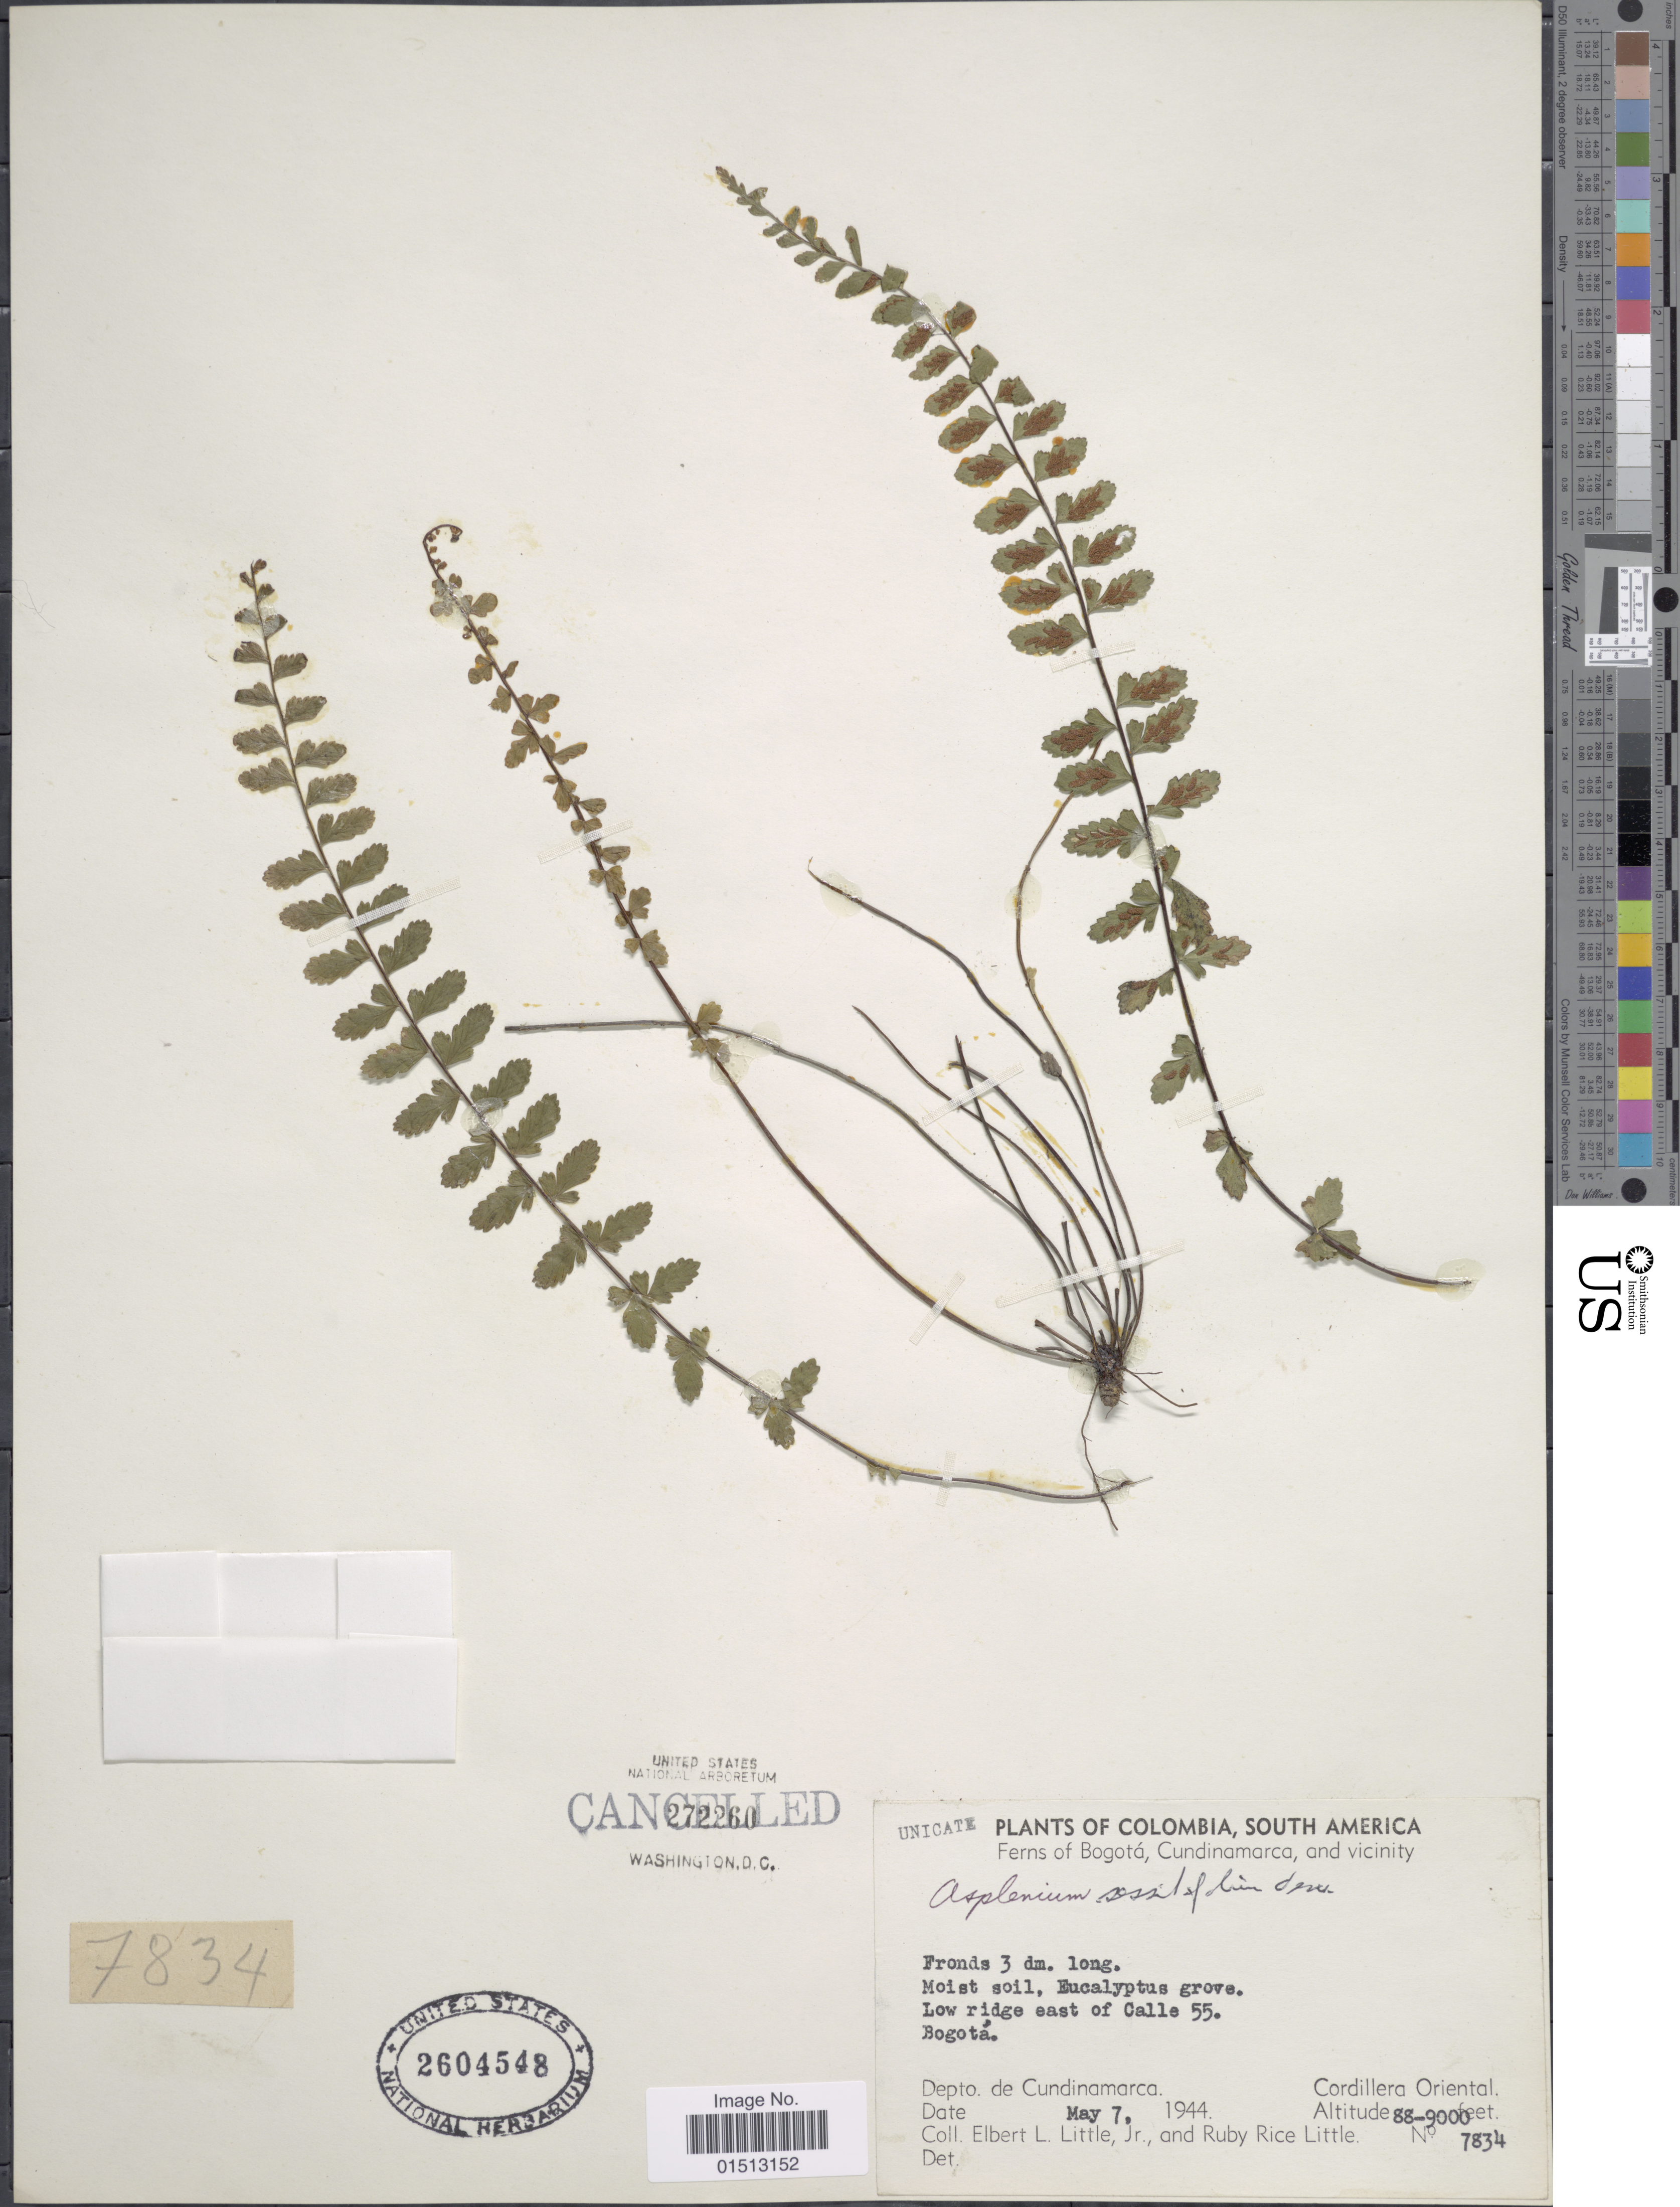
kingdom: Plantae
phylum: Tracheophyta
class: Polypodiopsida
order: Polypodiales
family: Aspleniaceae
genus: Asplenium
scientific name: Asplenium sessilifolium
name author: Desv.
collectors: E. L. Little & R. R. Little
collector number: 7834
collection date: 1944-05-07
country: Colombia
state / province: Cundinamarca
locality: Cordillera Oriental, low ridge east of Calle 55, Bogotá.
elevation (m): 2682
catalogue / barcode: US 2604548